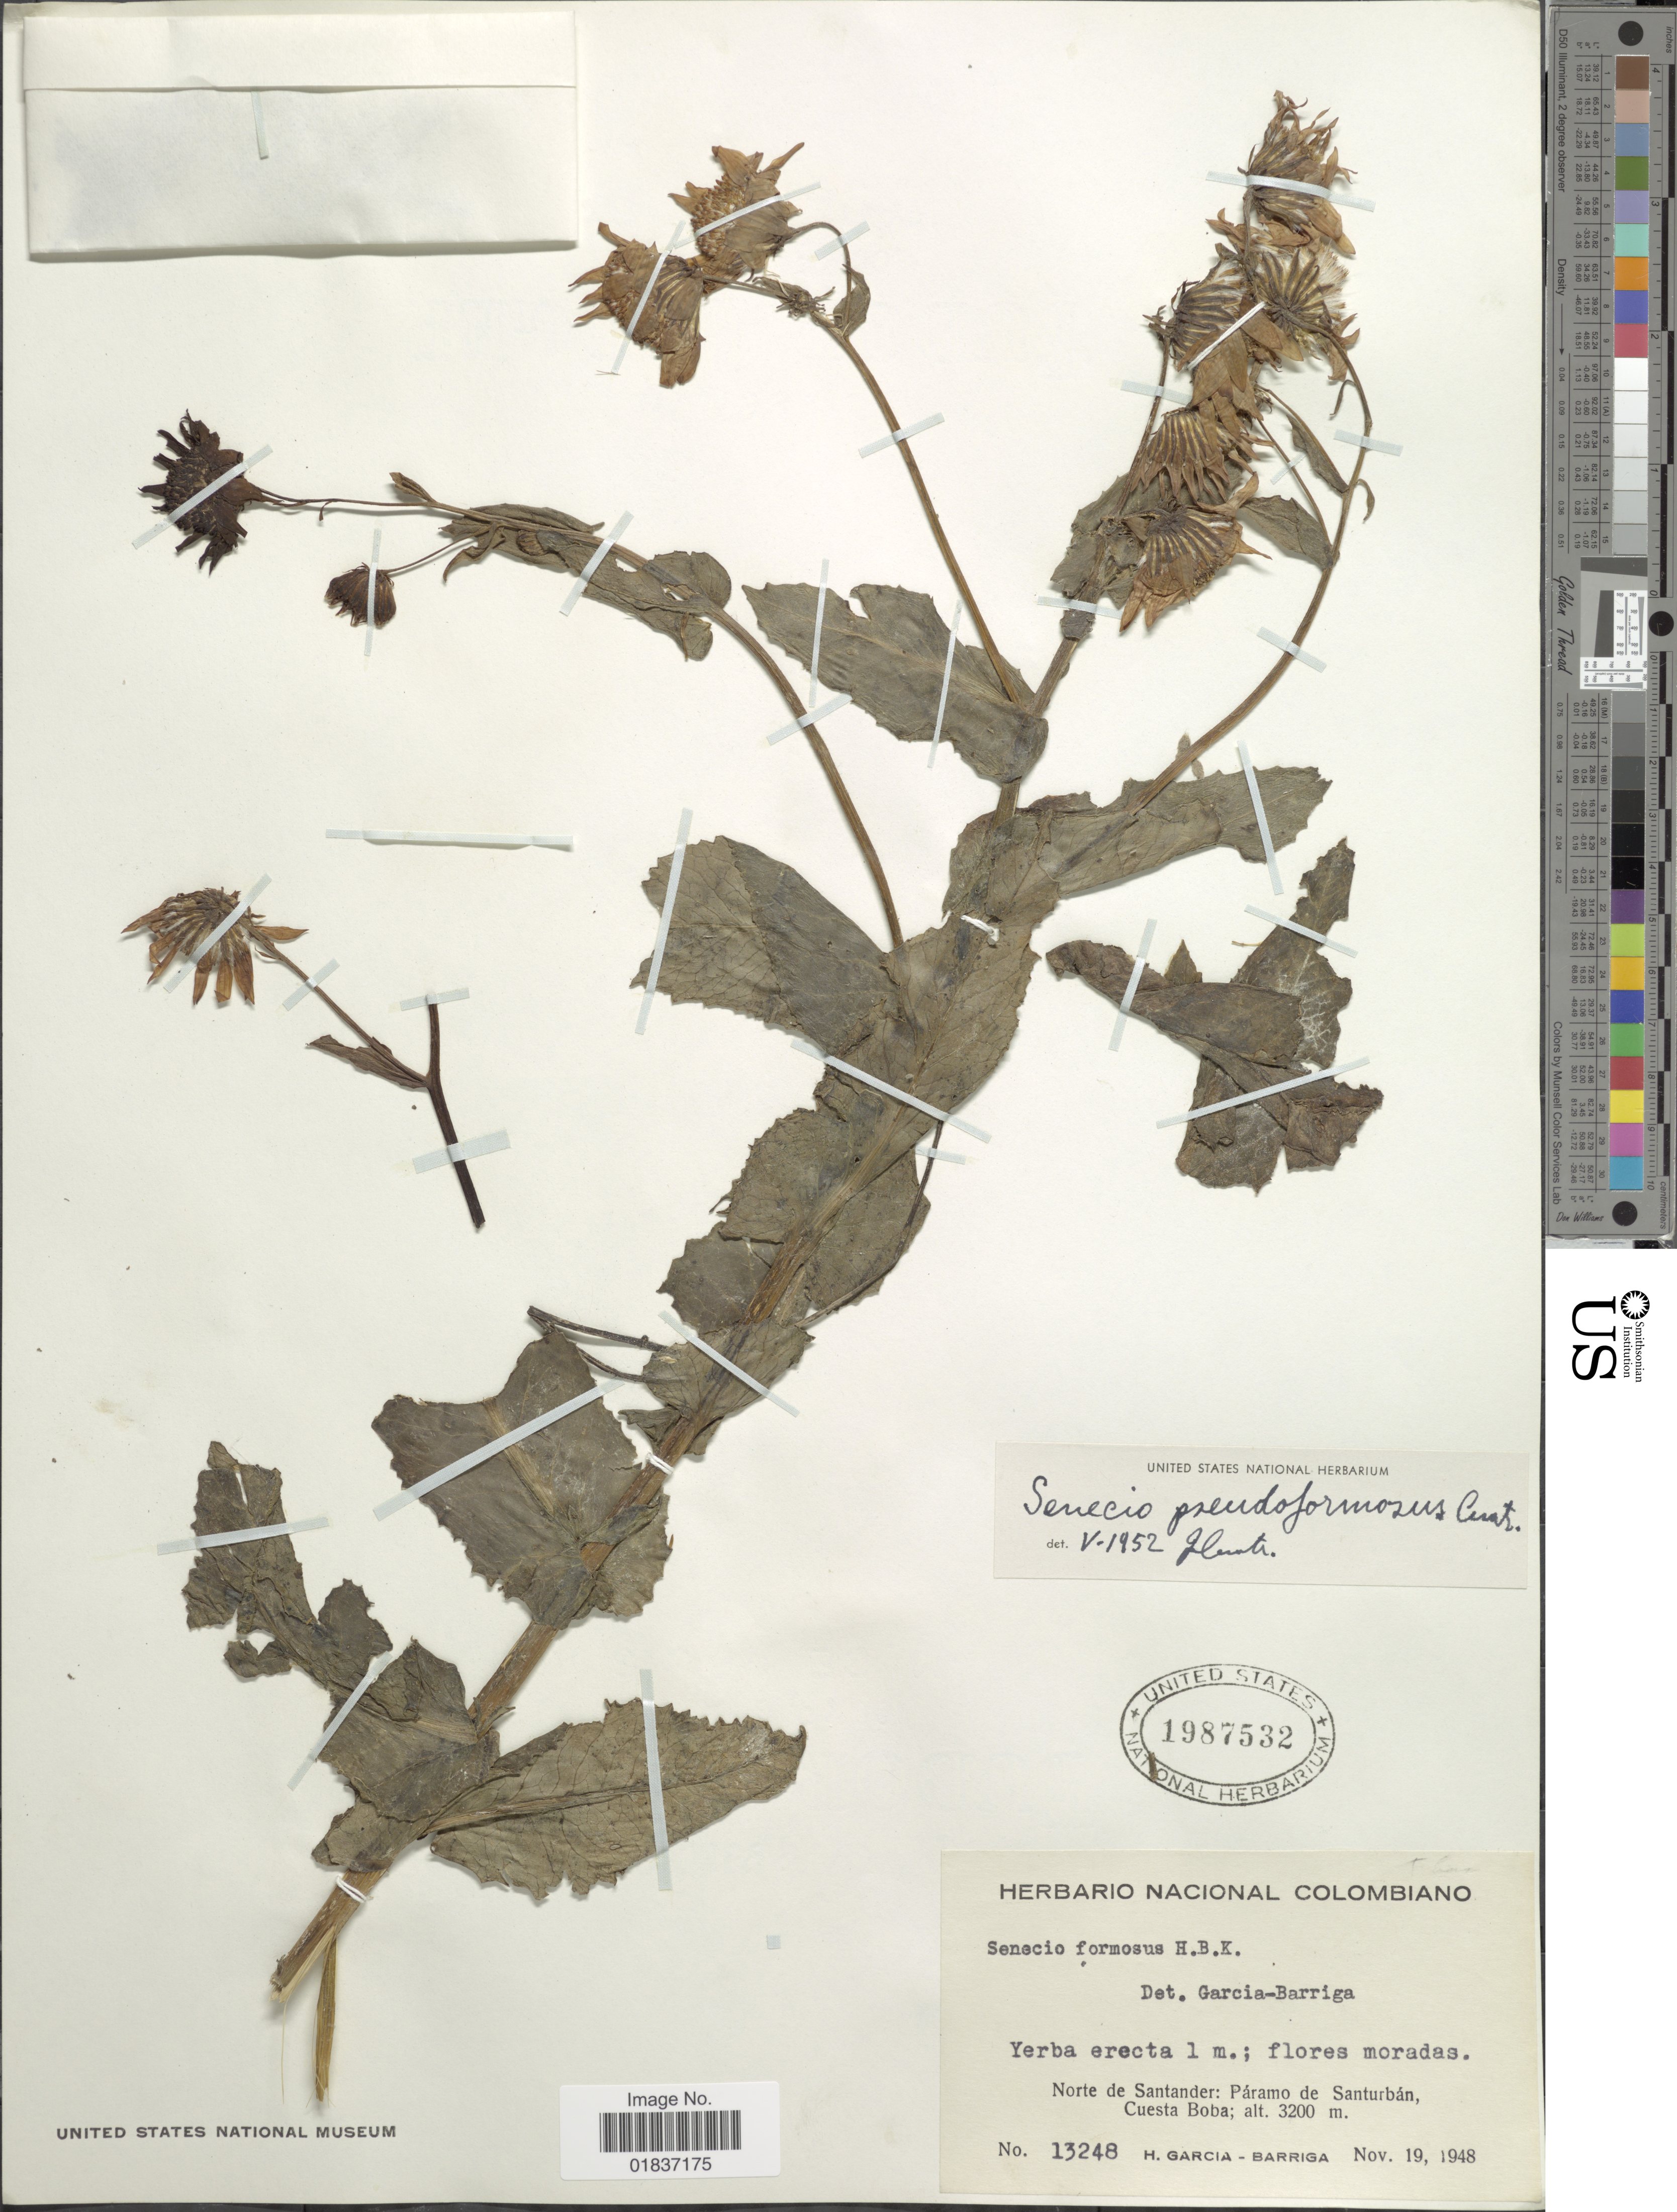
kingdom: Plantae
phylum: Tracheophyta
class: Magnoliopsida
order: Asterales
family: Asteraceae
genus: Senecio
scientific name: Senecio pseudoformosus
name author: Cuatrec.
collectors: H. García Barriga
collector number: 13248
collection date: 1948-11-19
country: Colombia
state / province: Norte de Santander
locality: Norte de Santander: Paramo de Santurban, Cuesta Boba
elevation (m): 3200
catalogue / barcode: US 1987532